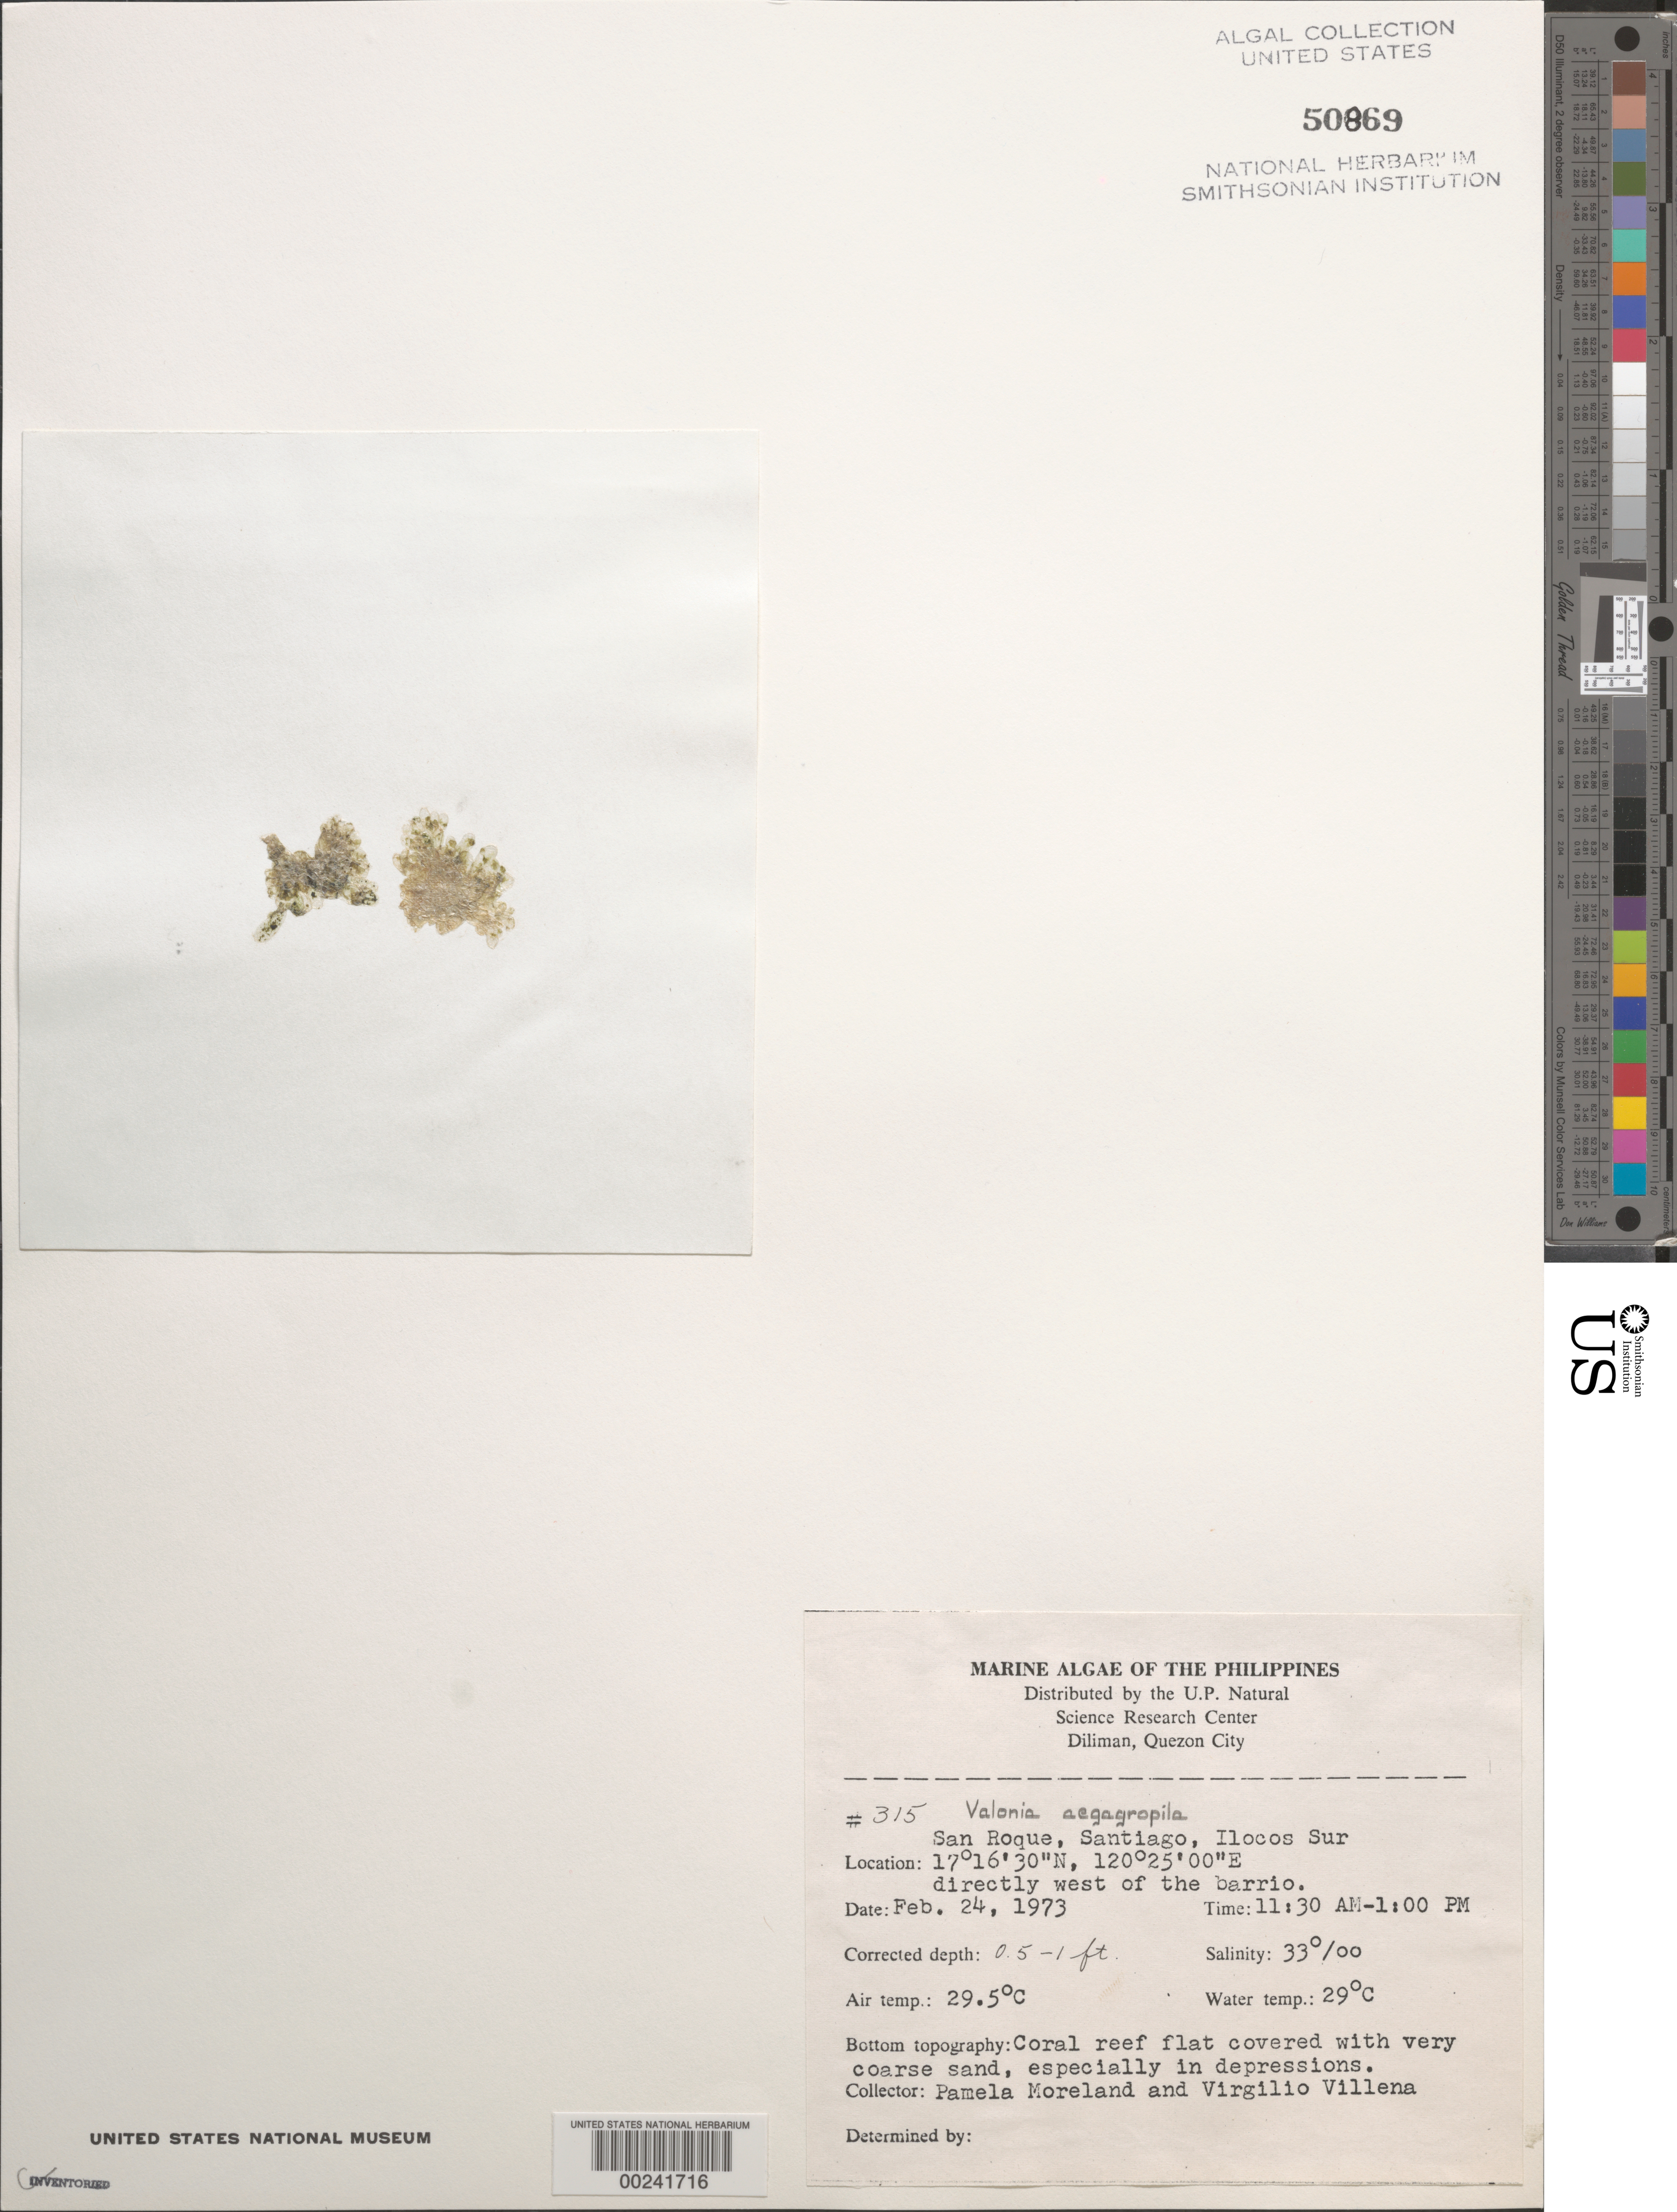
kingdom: Plantae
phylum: Chlorophyta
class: Ulvophyceae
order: Siphonocladales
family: Valoniaceae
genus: Valonia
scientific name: Valonia aegagropila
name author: C. Agardh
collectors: P. Moreland & V. Villena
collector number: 315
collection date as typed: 24 Feb 1973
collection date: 1973-02-24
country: Philippines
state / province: Ilocos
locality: Santiago, san roque, ilocos sur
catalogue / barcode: US 50869